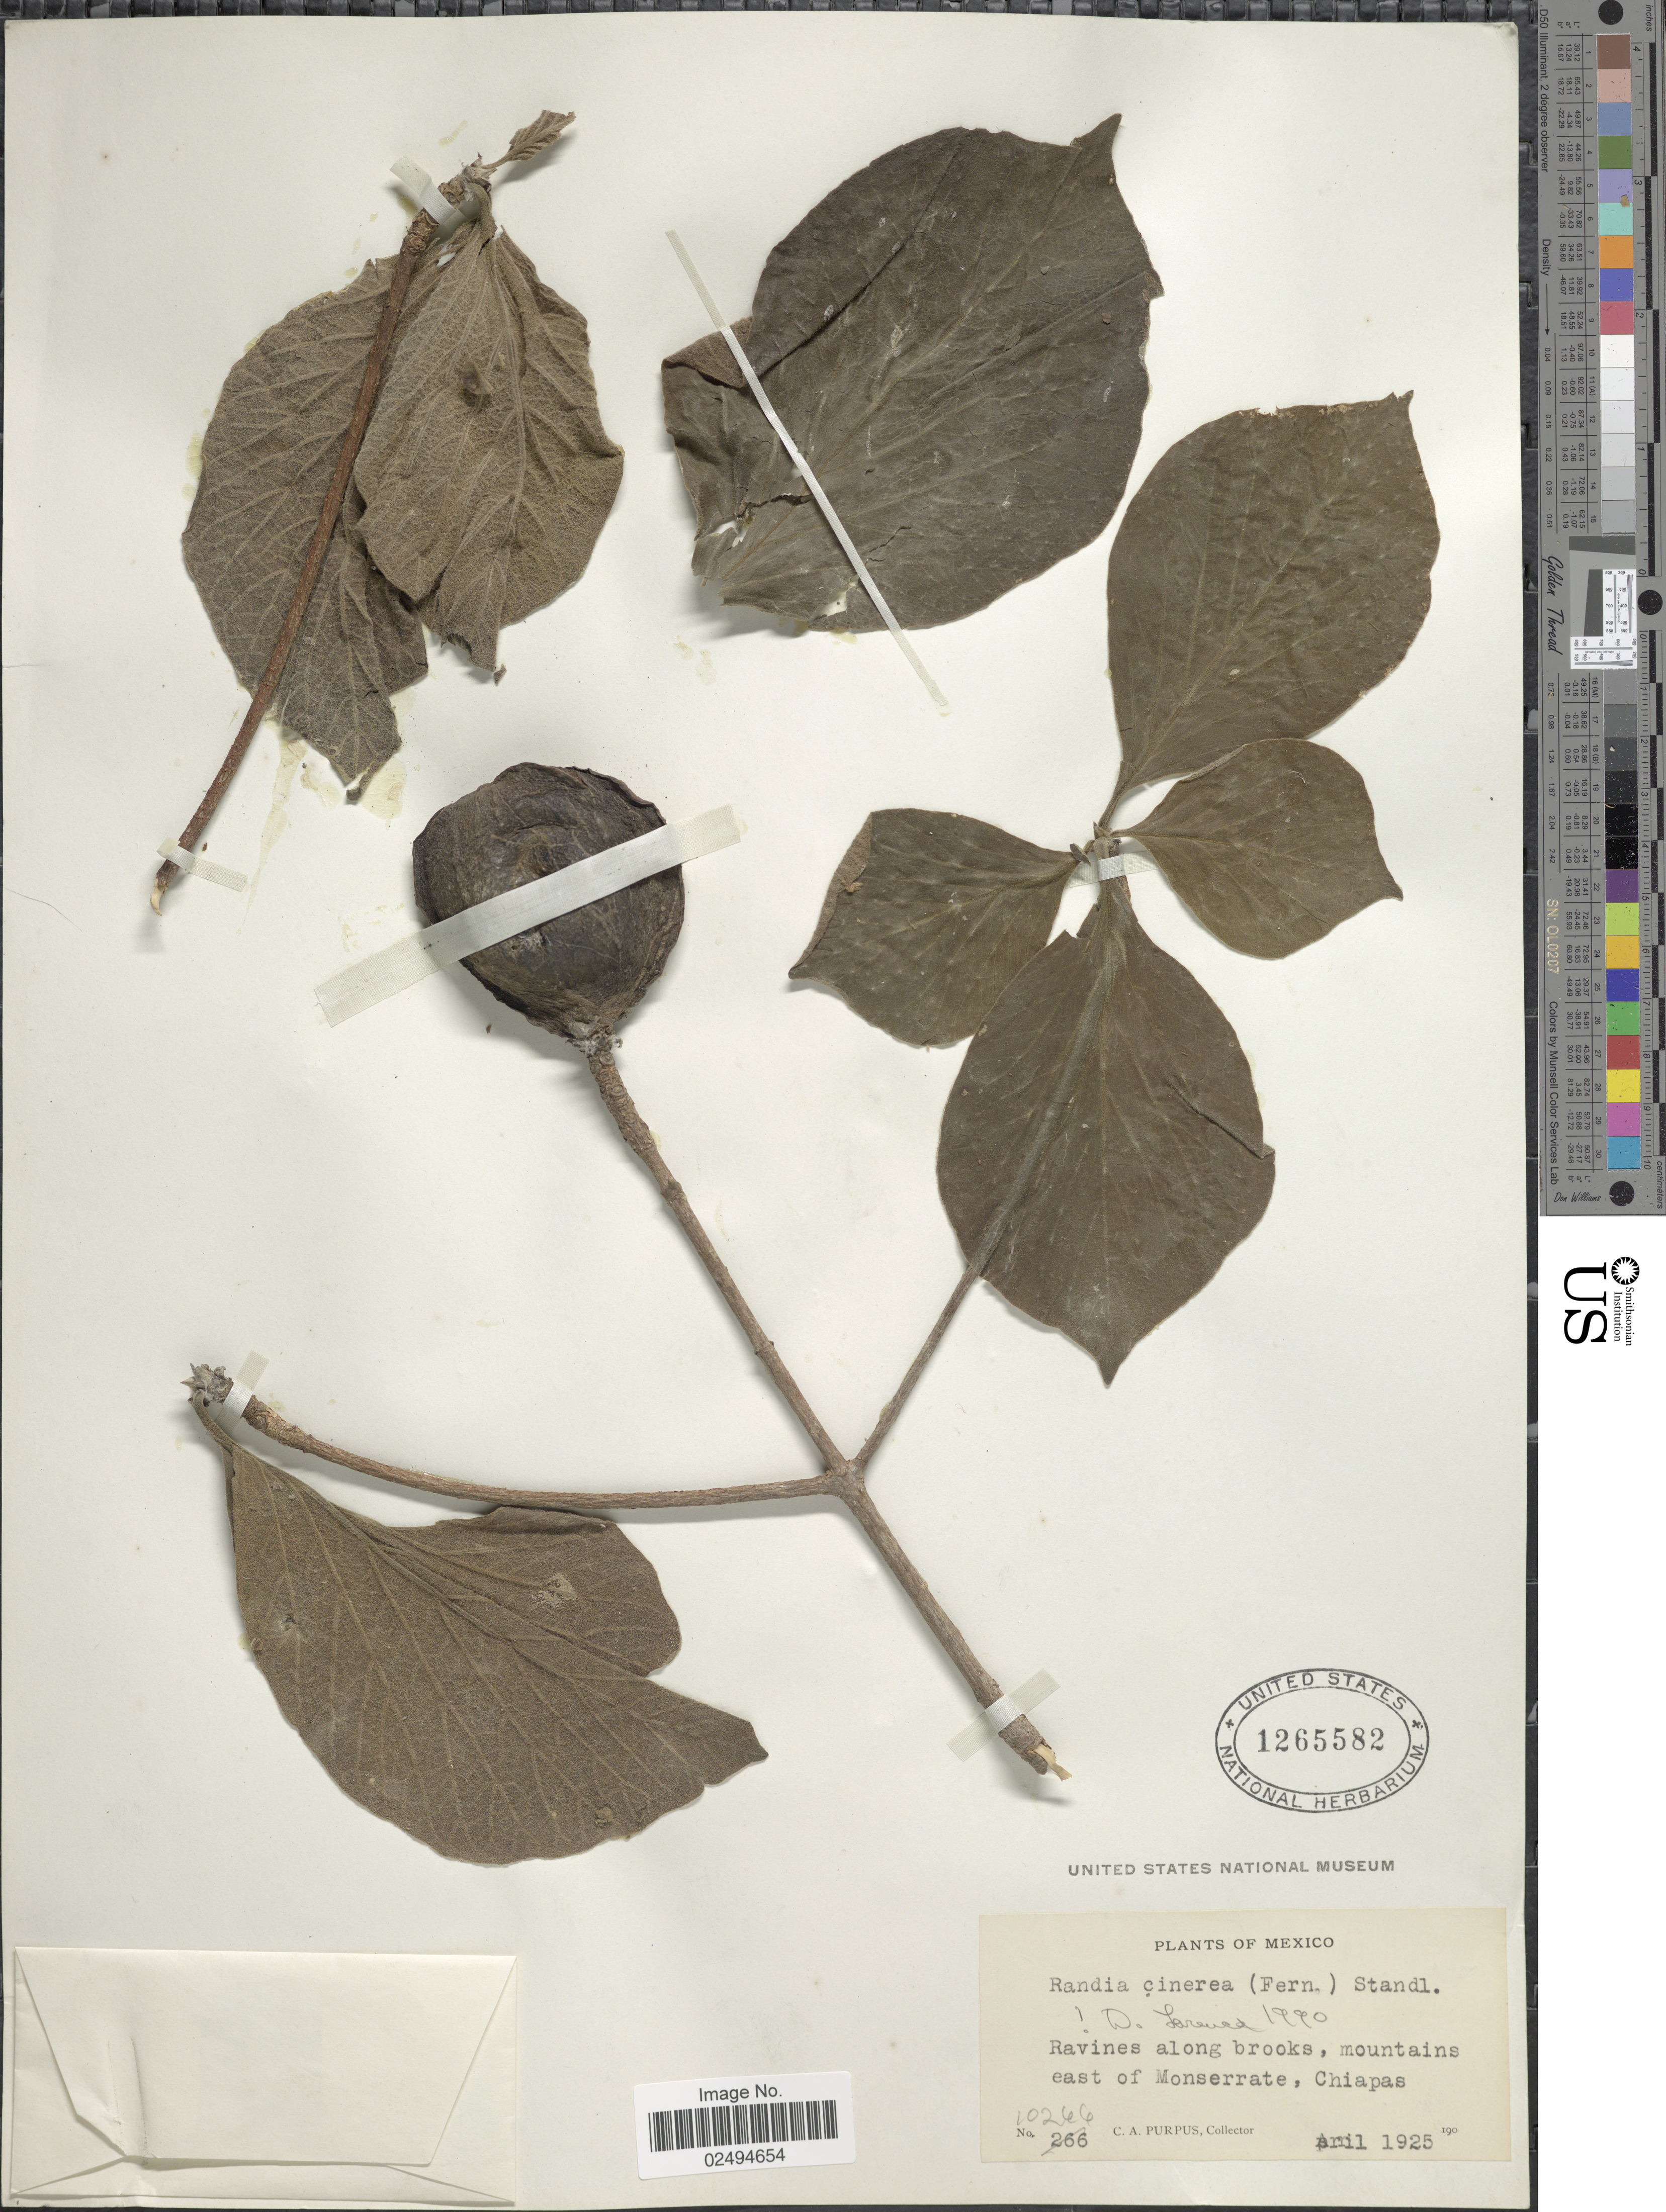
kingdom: Plantae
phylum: Tracheophyta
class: Magnoliopsida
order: Gentianales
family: Rubiaceae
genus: Randia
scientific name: Randia cinerea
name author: (Fernald) Standl.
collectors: C. A. Purpus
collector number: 10266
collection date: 1925-04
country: Mexico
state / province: Chiapas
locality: Ravines along brooks, mountains east of Moserrate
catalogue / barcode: US 1265582